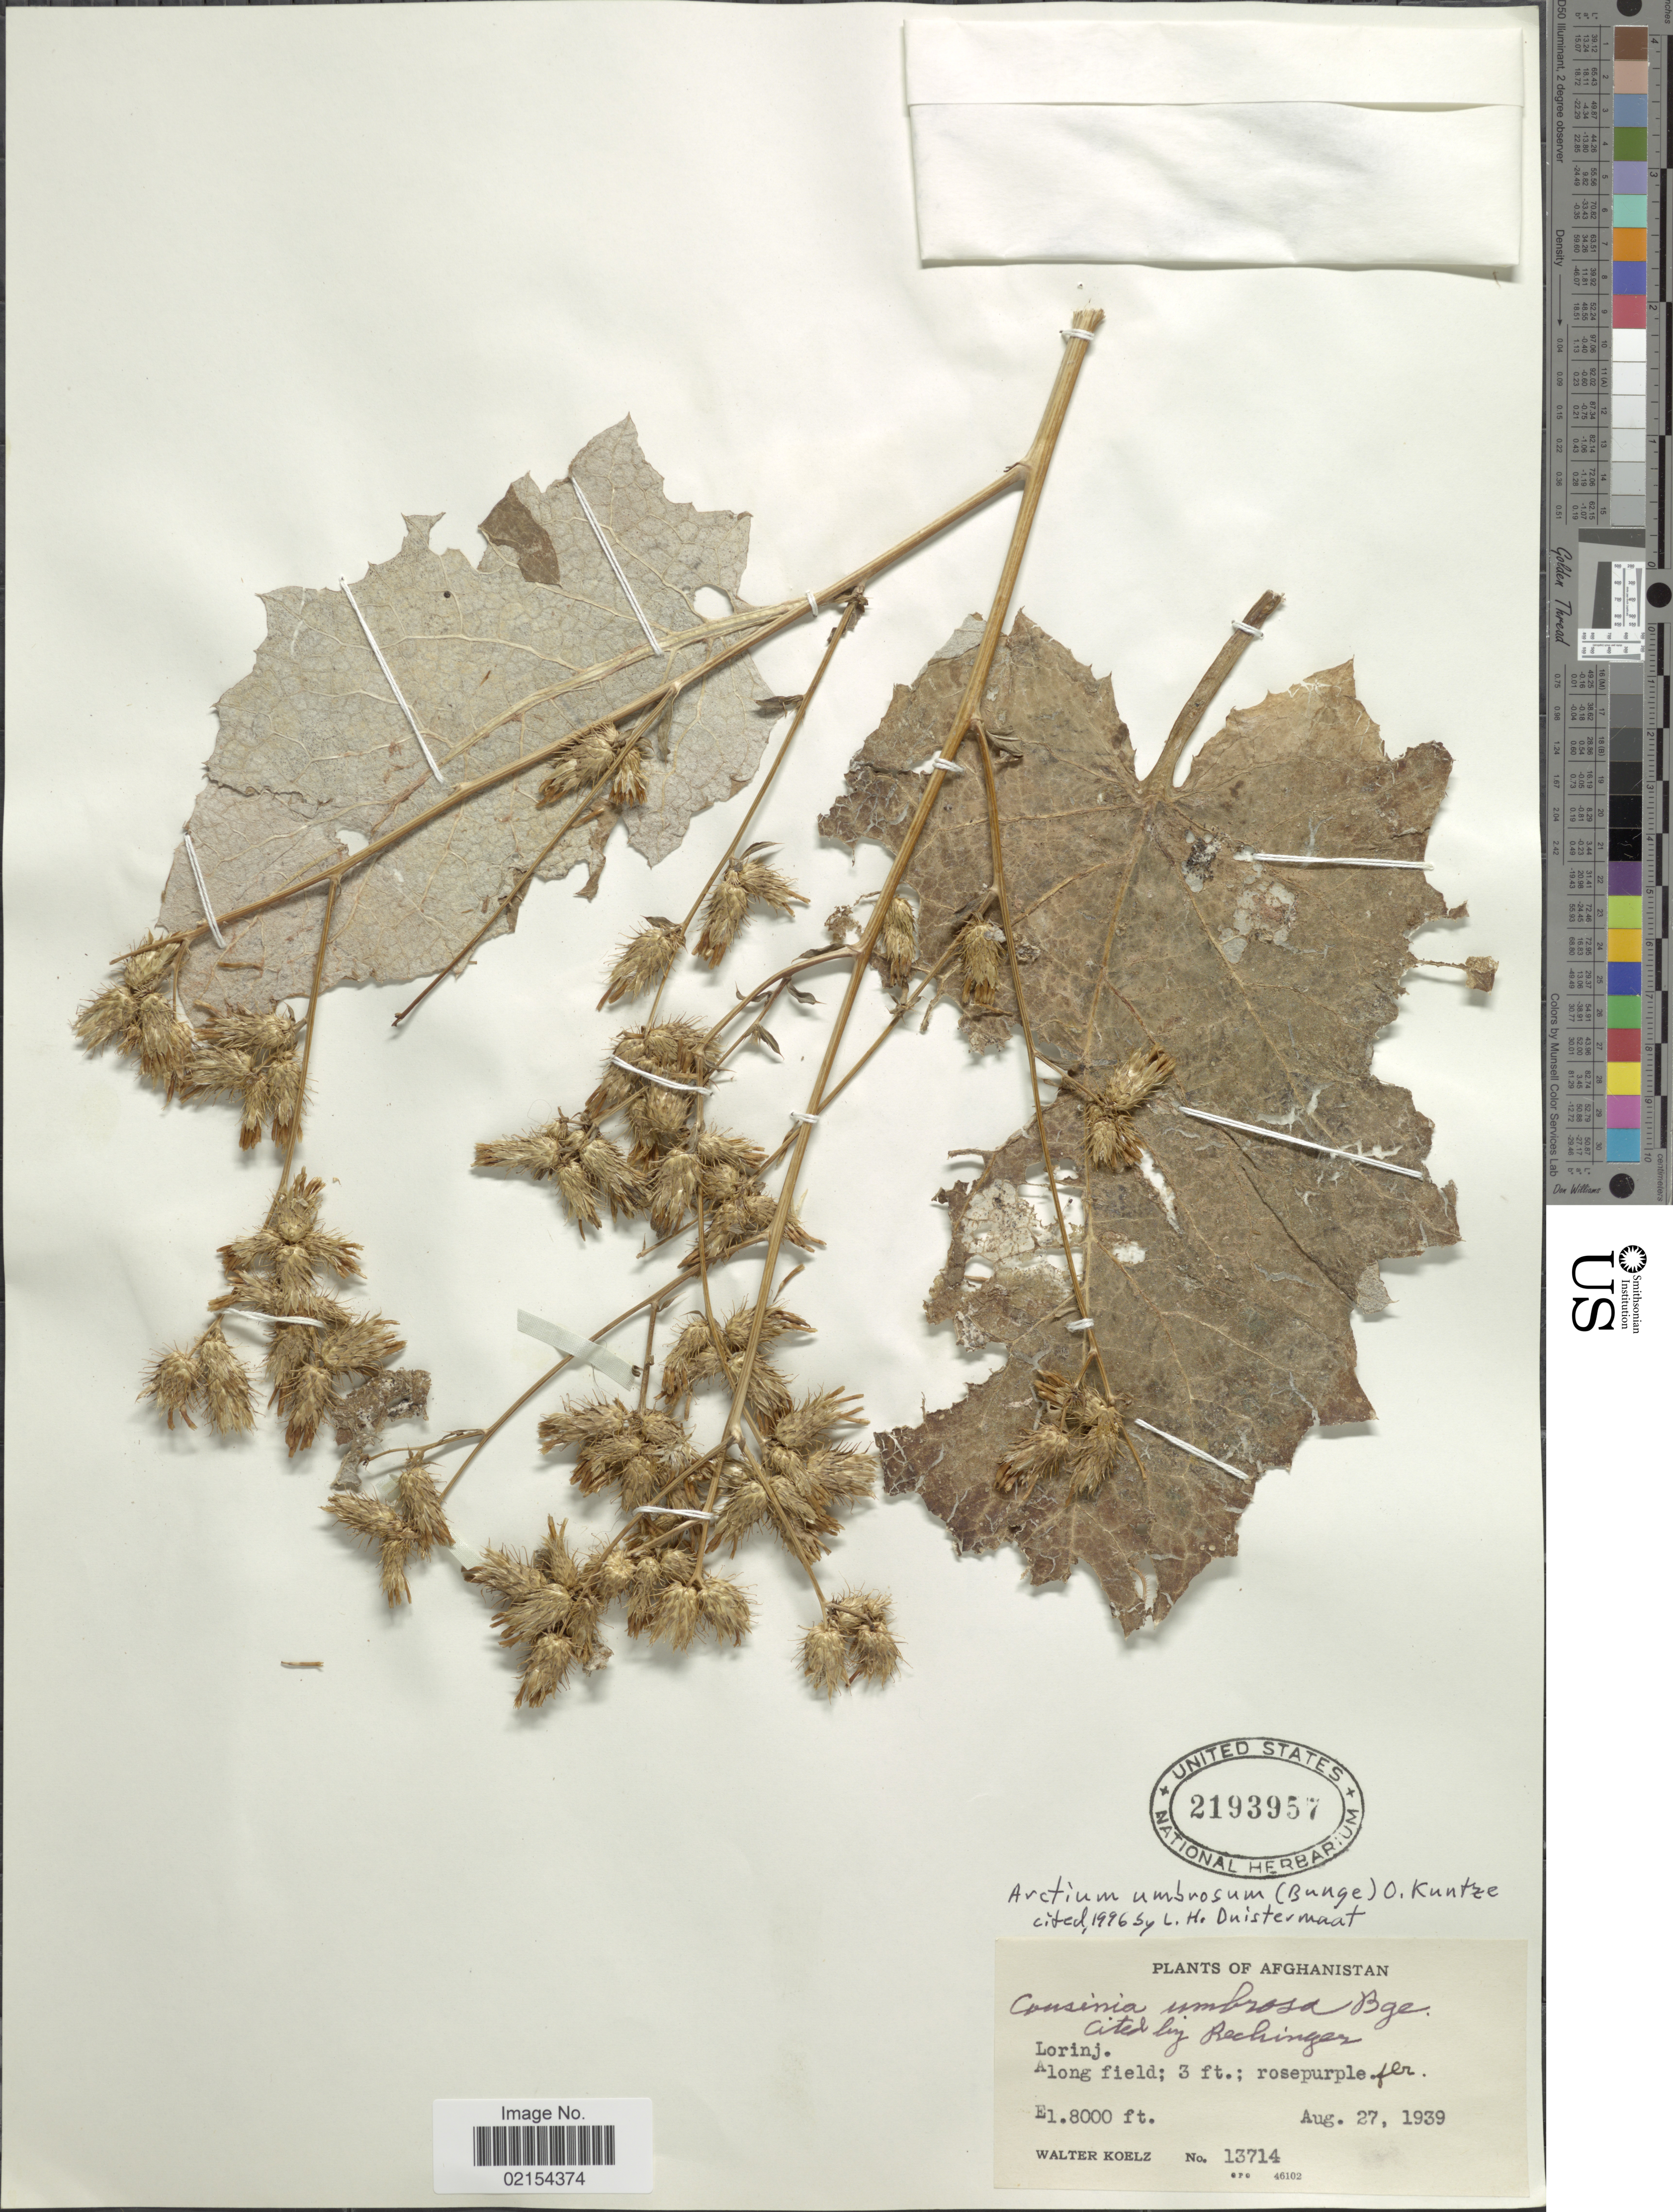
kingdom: Plantae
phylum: Tracheophyta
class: Magnoliopsida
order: Asterales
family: Asteraceae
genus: Arctium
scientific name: Arctium umbrosum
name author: Kuntze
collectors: W. N. Koelz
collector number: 13714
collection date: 1939-08-27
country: Afghanistan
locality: Lorinj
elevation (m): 2438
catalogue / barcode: US 2193957